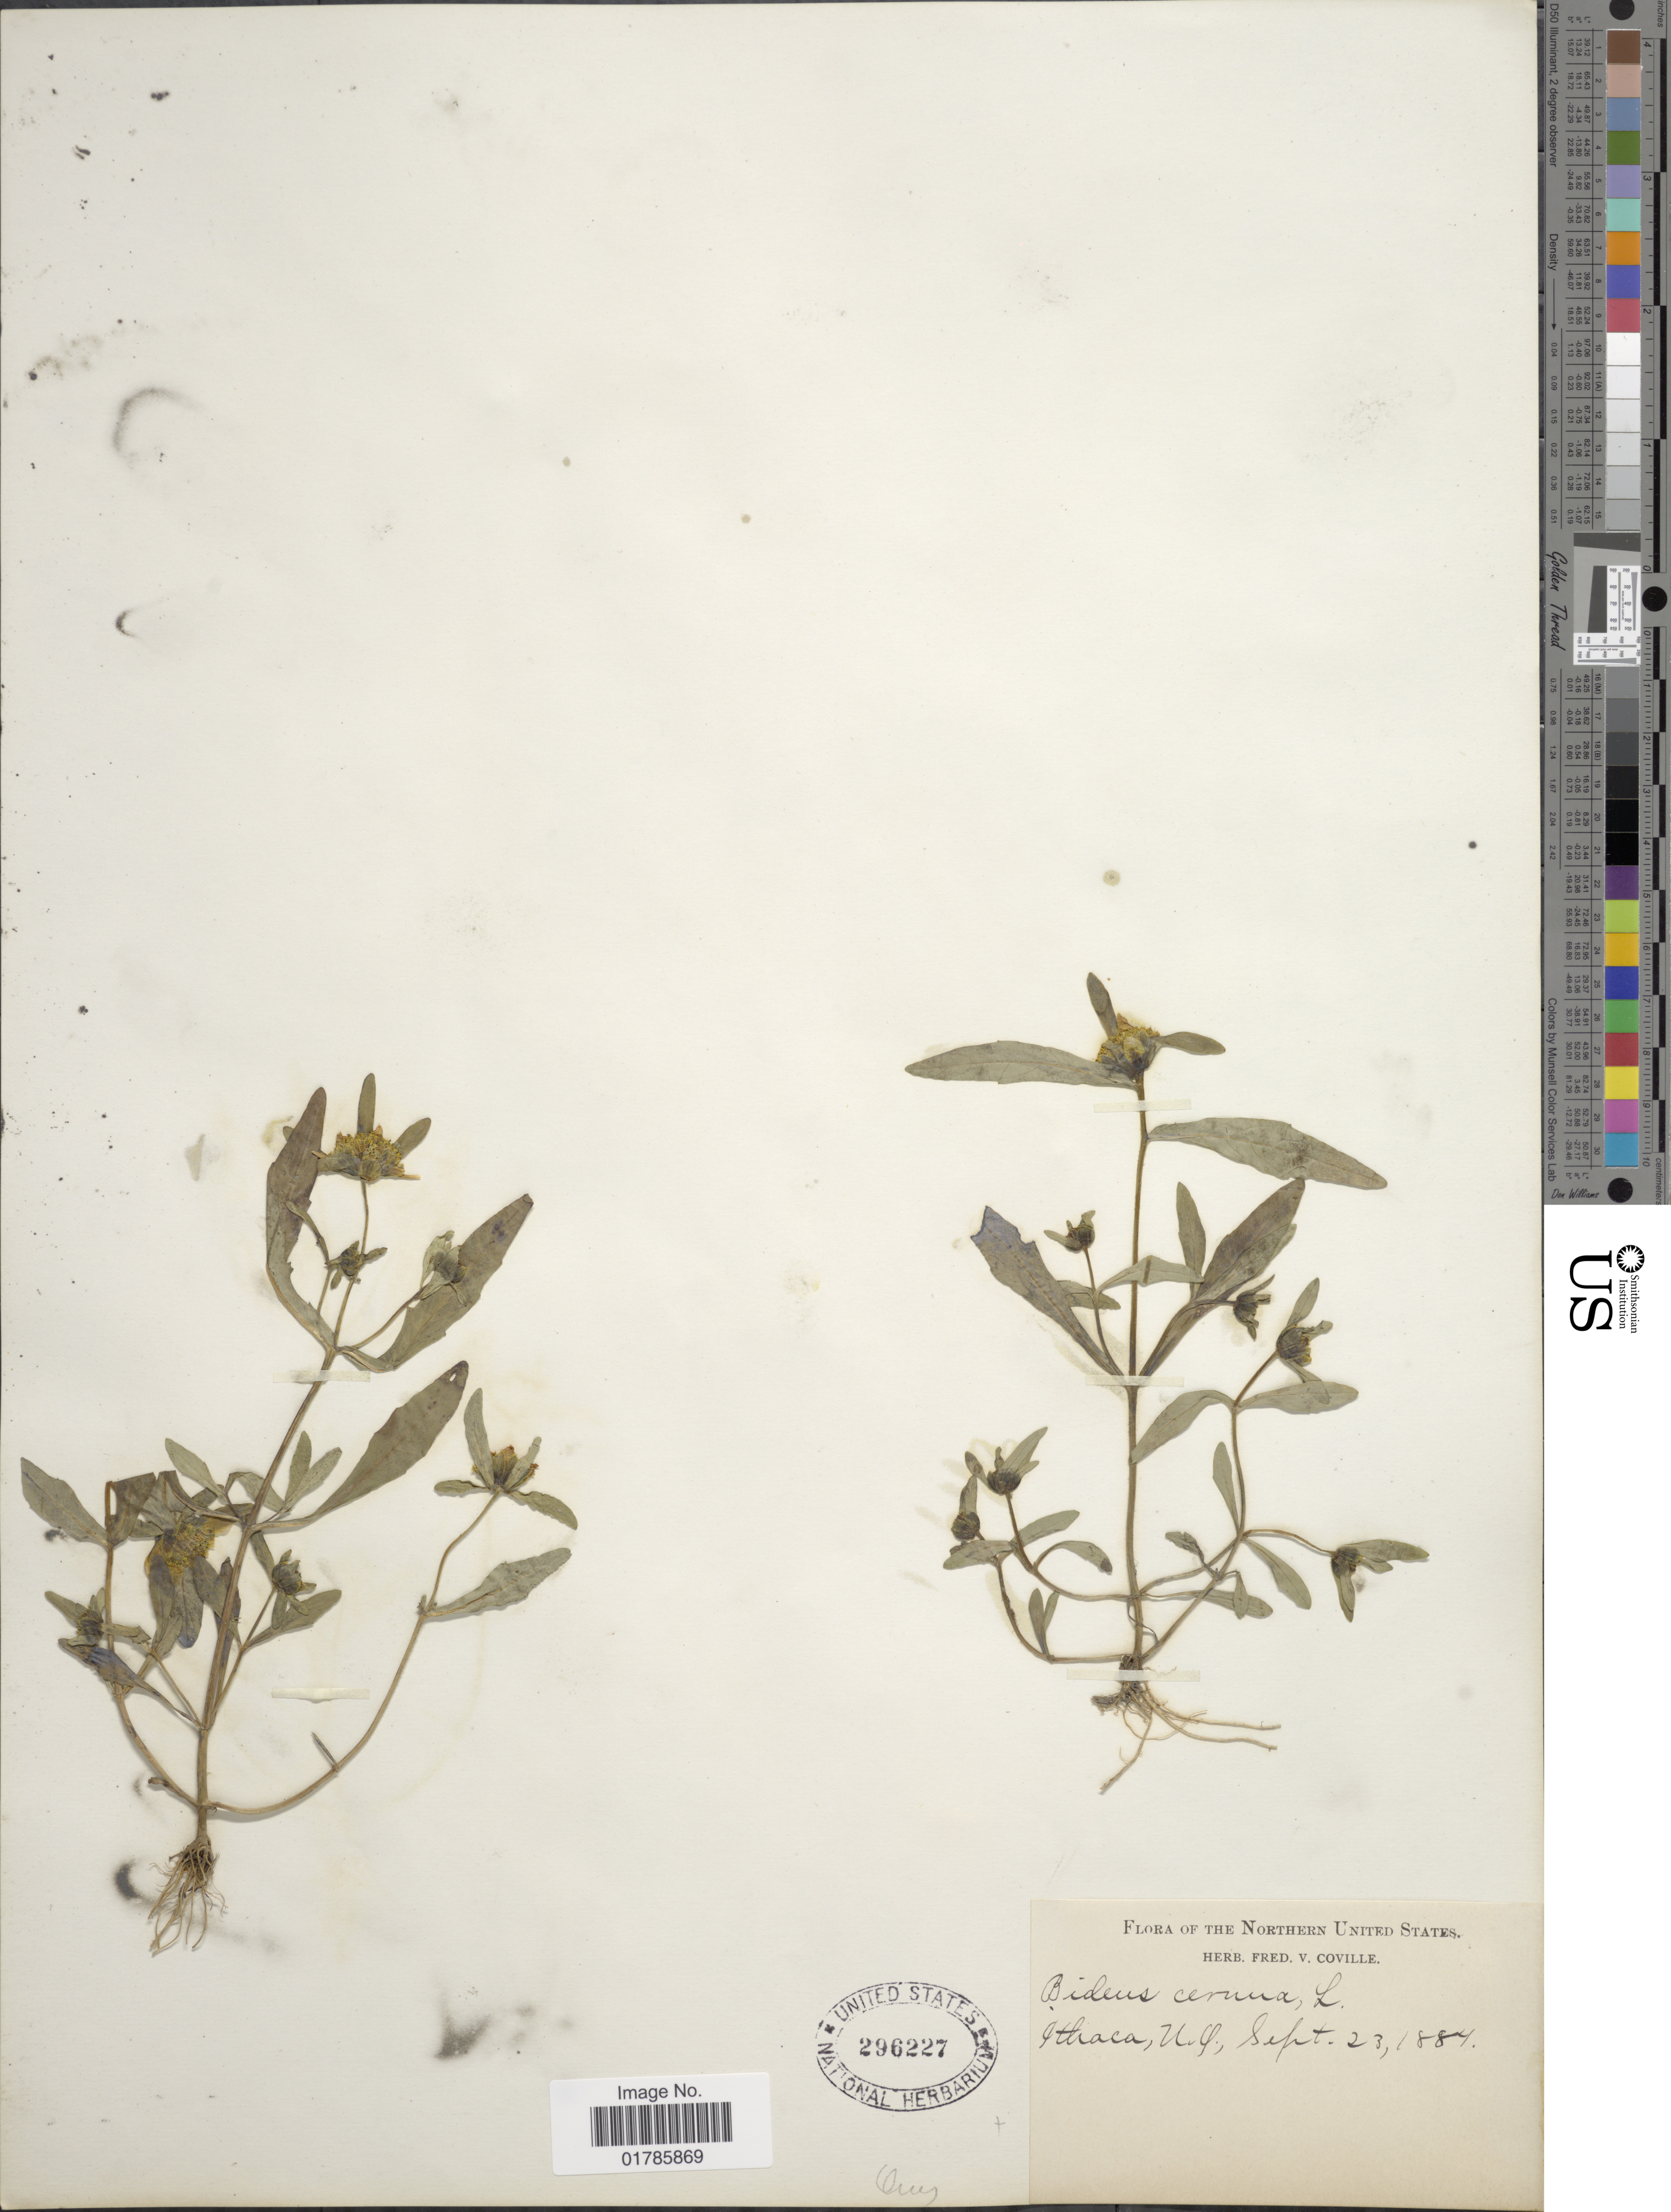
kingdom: Plantae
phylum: Tracheophyta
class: Magnoliopsida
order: Asterales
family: Asteraceae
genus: Bidens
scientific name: Bidens cernua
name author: L.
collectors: ex herb. F. V. Coville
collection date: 1884-09-23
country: United States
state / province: New York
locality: Northern United States, Ithaca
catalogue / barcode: US 296227